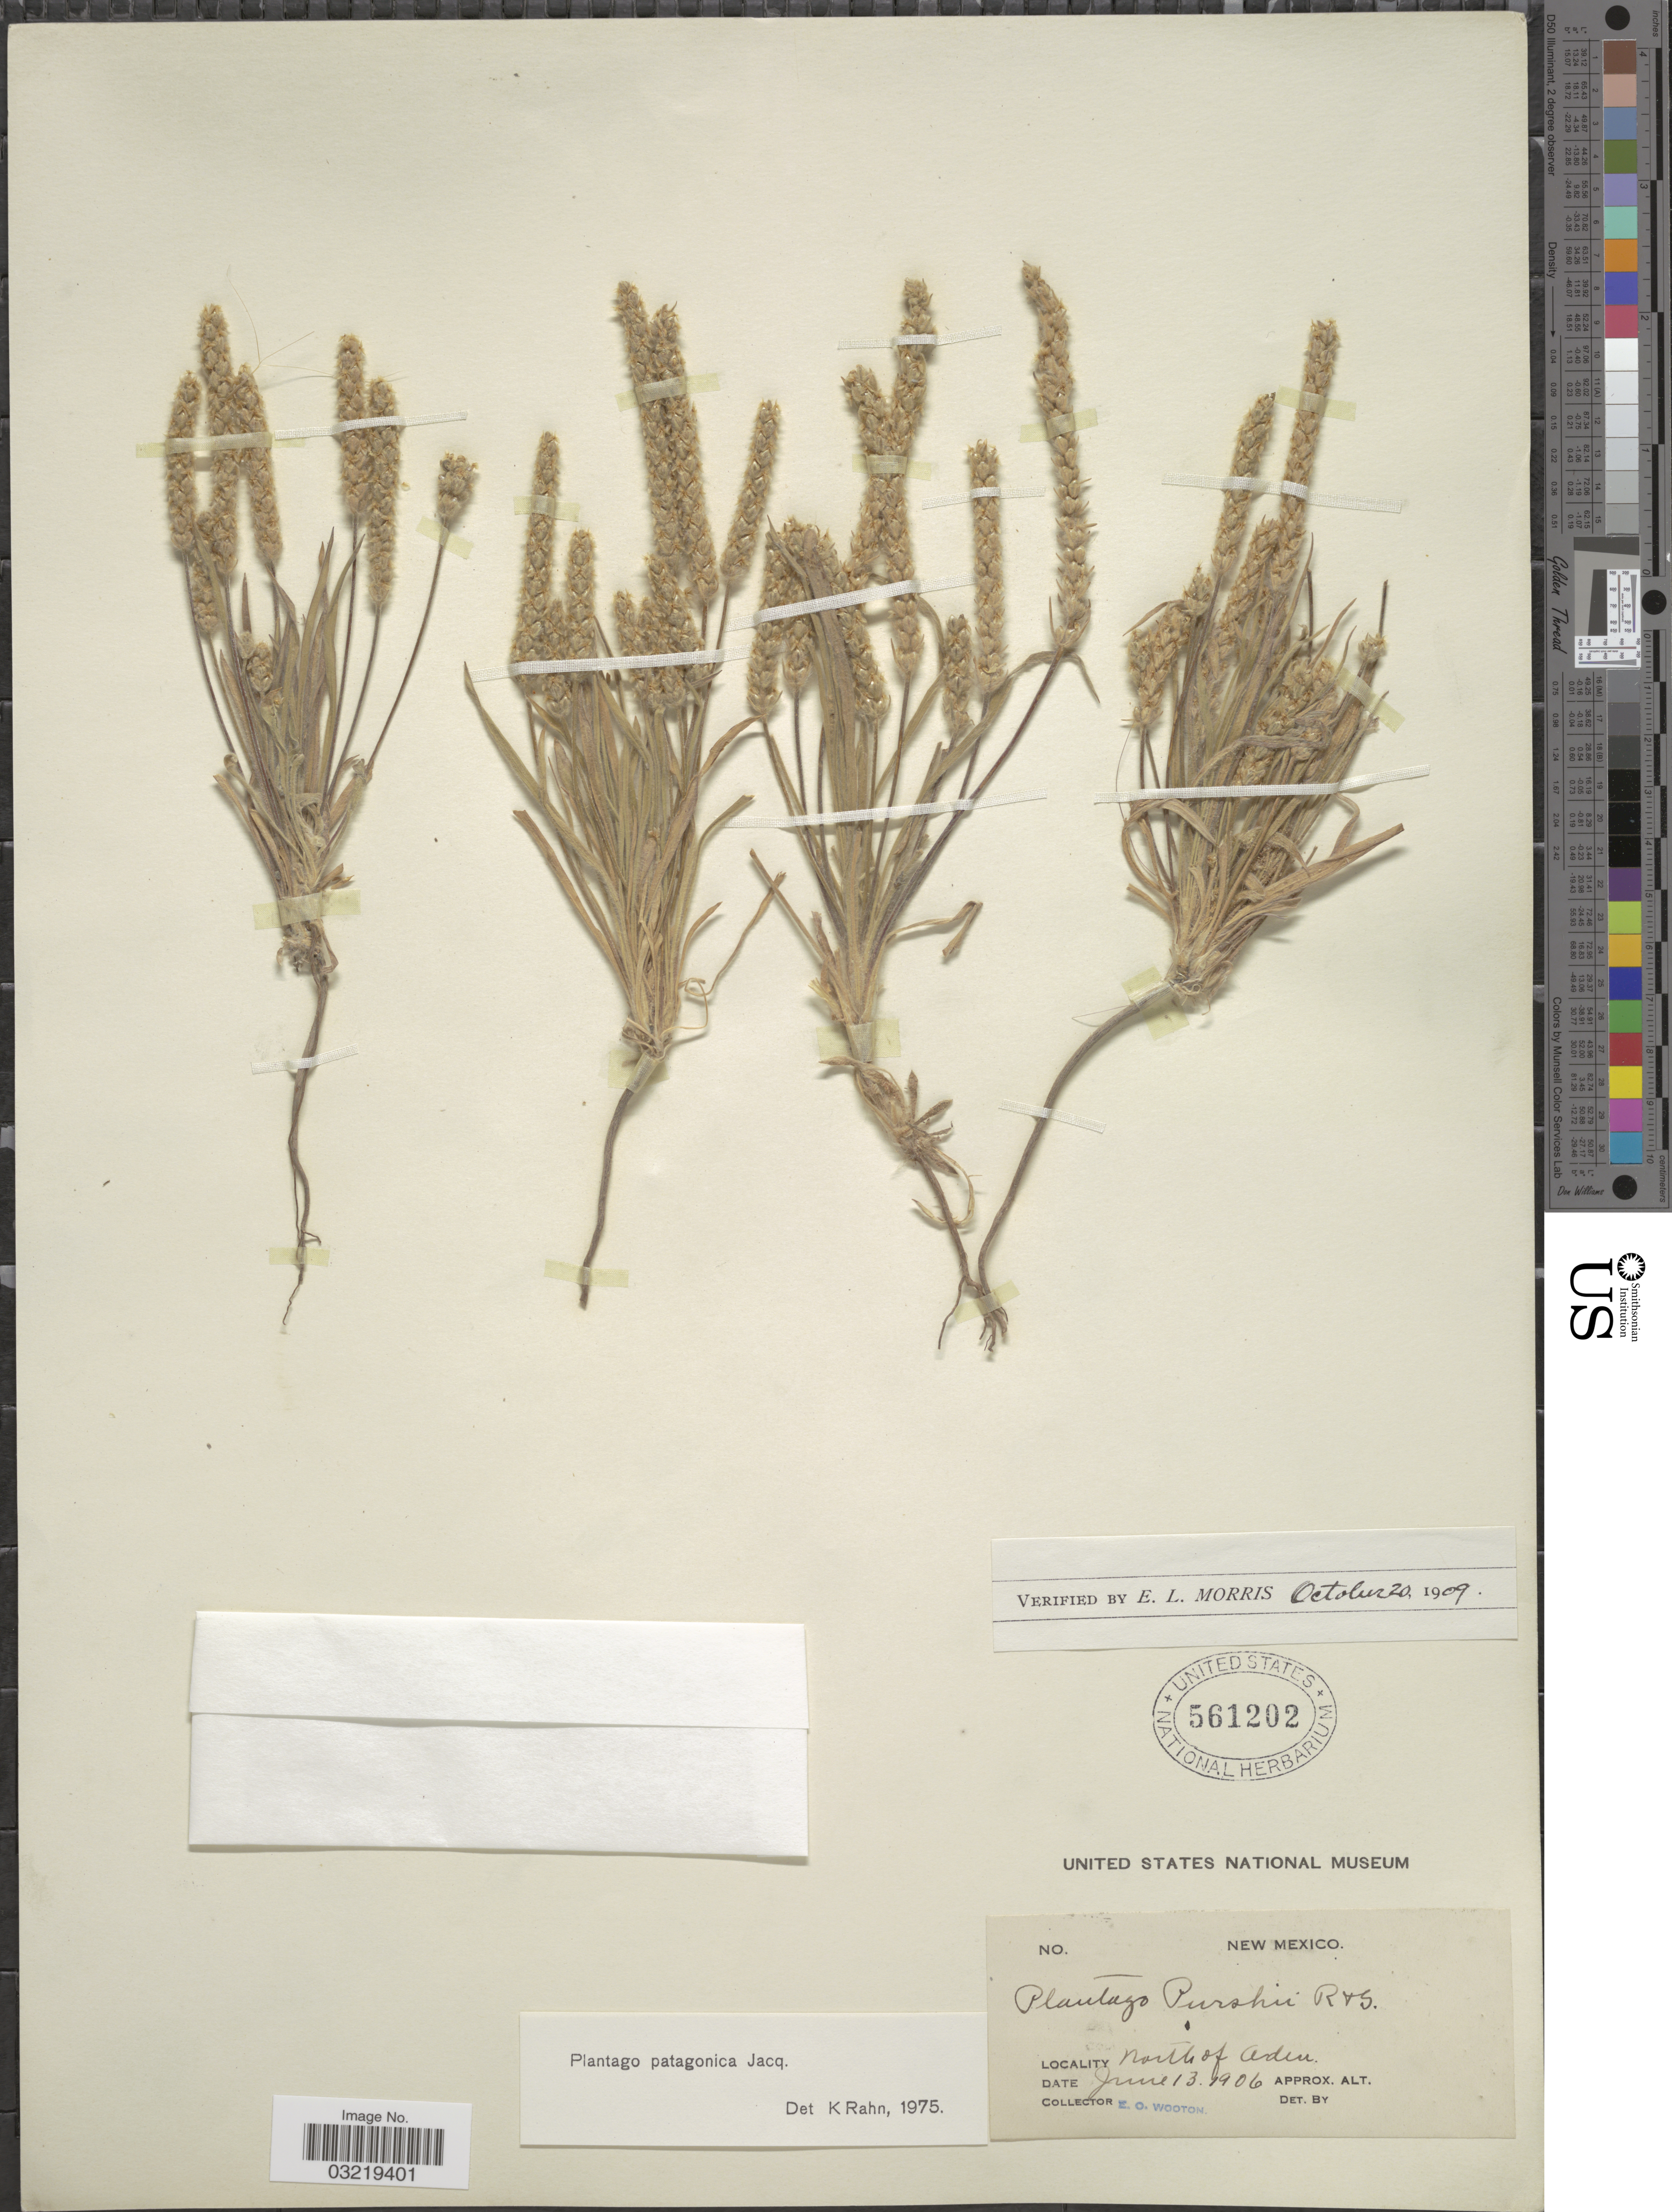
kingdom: Plantae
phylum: Tracheophyta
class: Magnoliopsida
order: Lamiales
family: Plantaginaceae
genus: Plantago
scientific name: Plantago patagonica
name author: Jacq.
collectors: E. O. Wooton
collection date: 1906-06-13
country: United States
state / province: New Mexico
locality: North of Aden.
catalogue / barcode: US 561202